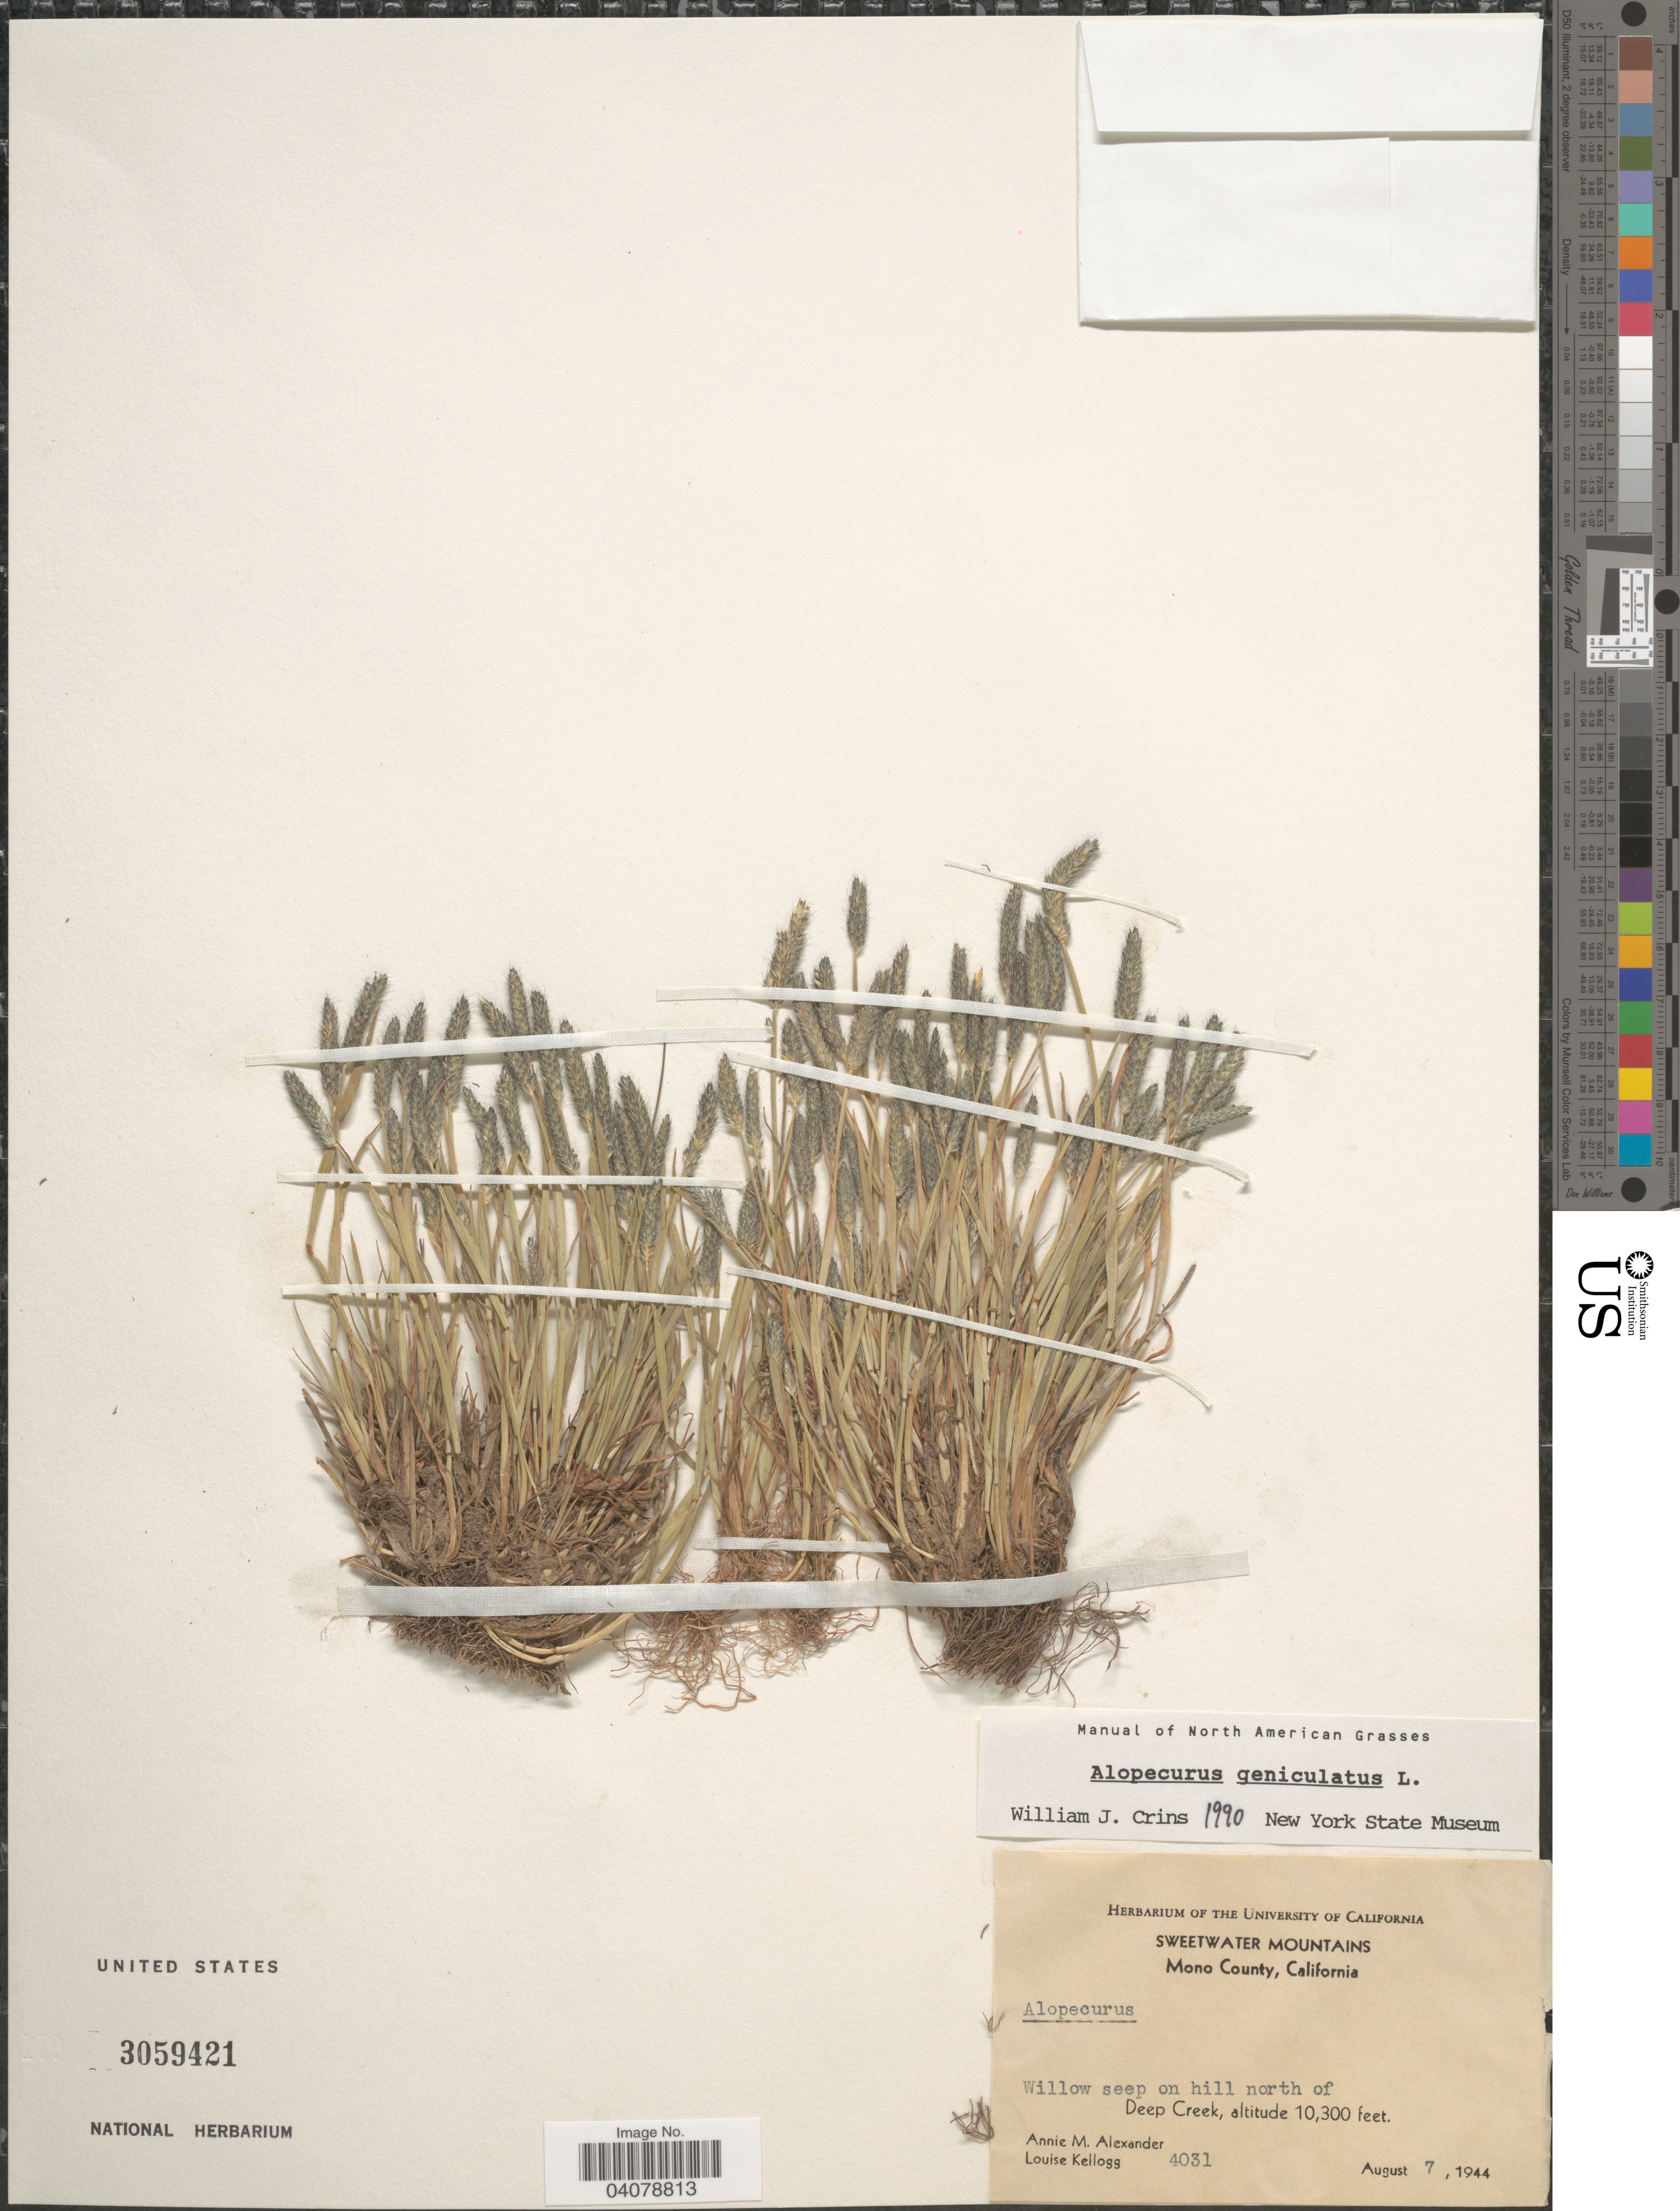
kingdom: Plantae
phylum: Tracheophyta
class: Liliopsida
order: Poales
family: Poaceae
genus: Alopecurus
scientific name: Alopecurus geniculatus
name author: L.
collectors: A. M. Alexander & L. Kellogg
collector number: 4031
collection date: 1944-08-07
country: United States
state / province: California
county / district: Mono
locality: Sweetwater Mountains. Mono County. Willow seep on hill north of Deep Creek.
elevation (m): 3139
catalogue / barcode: US 3059421